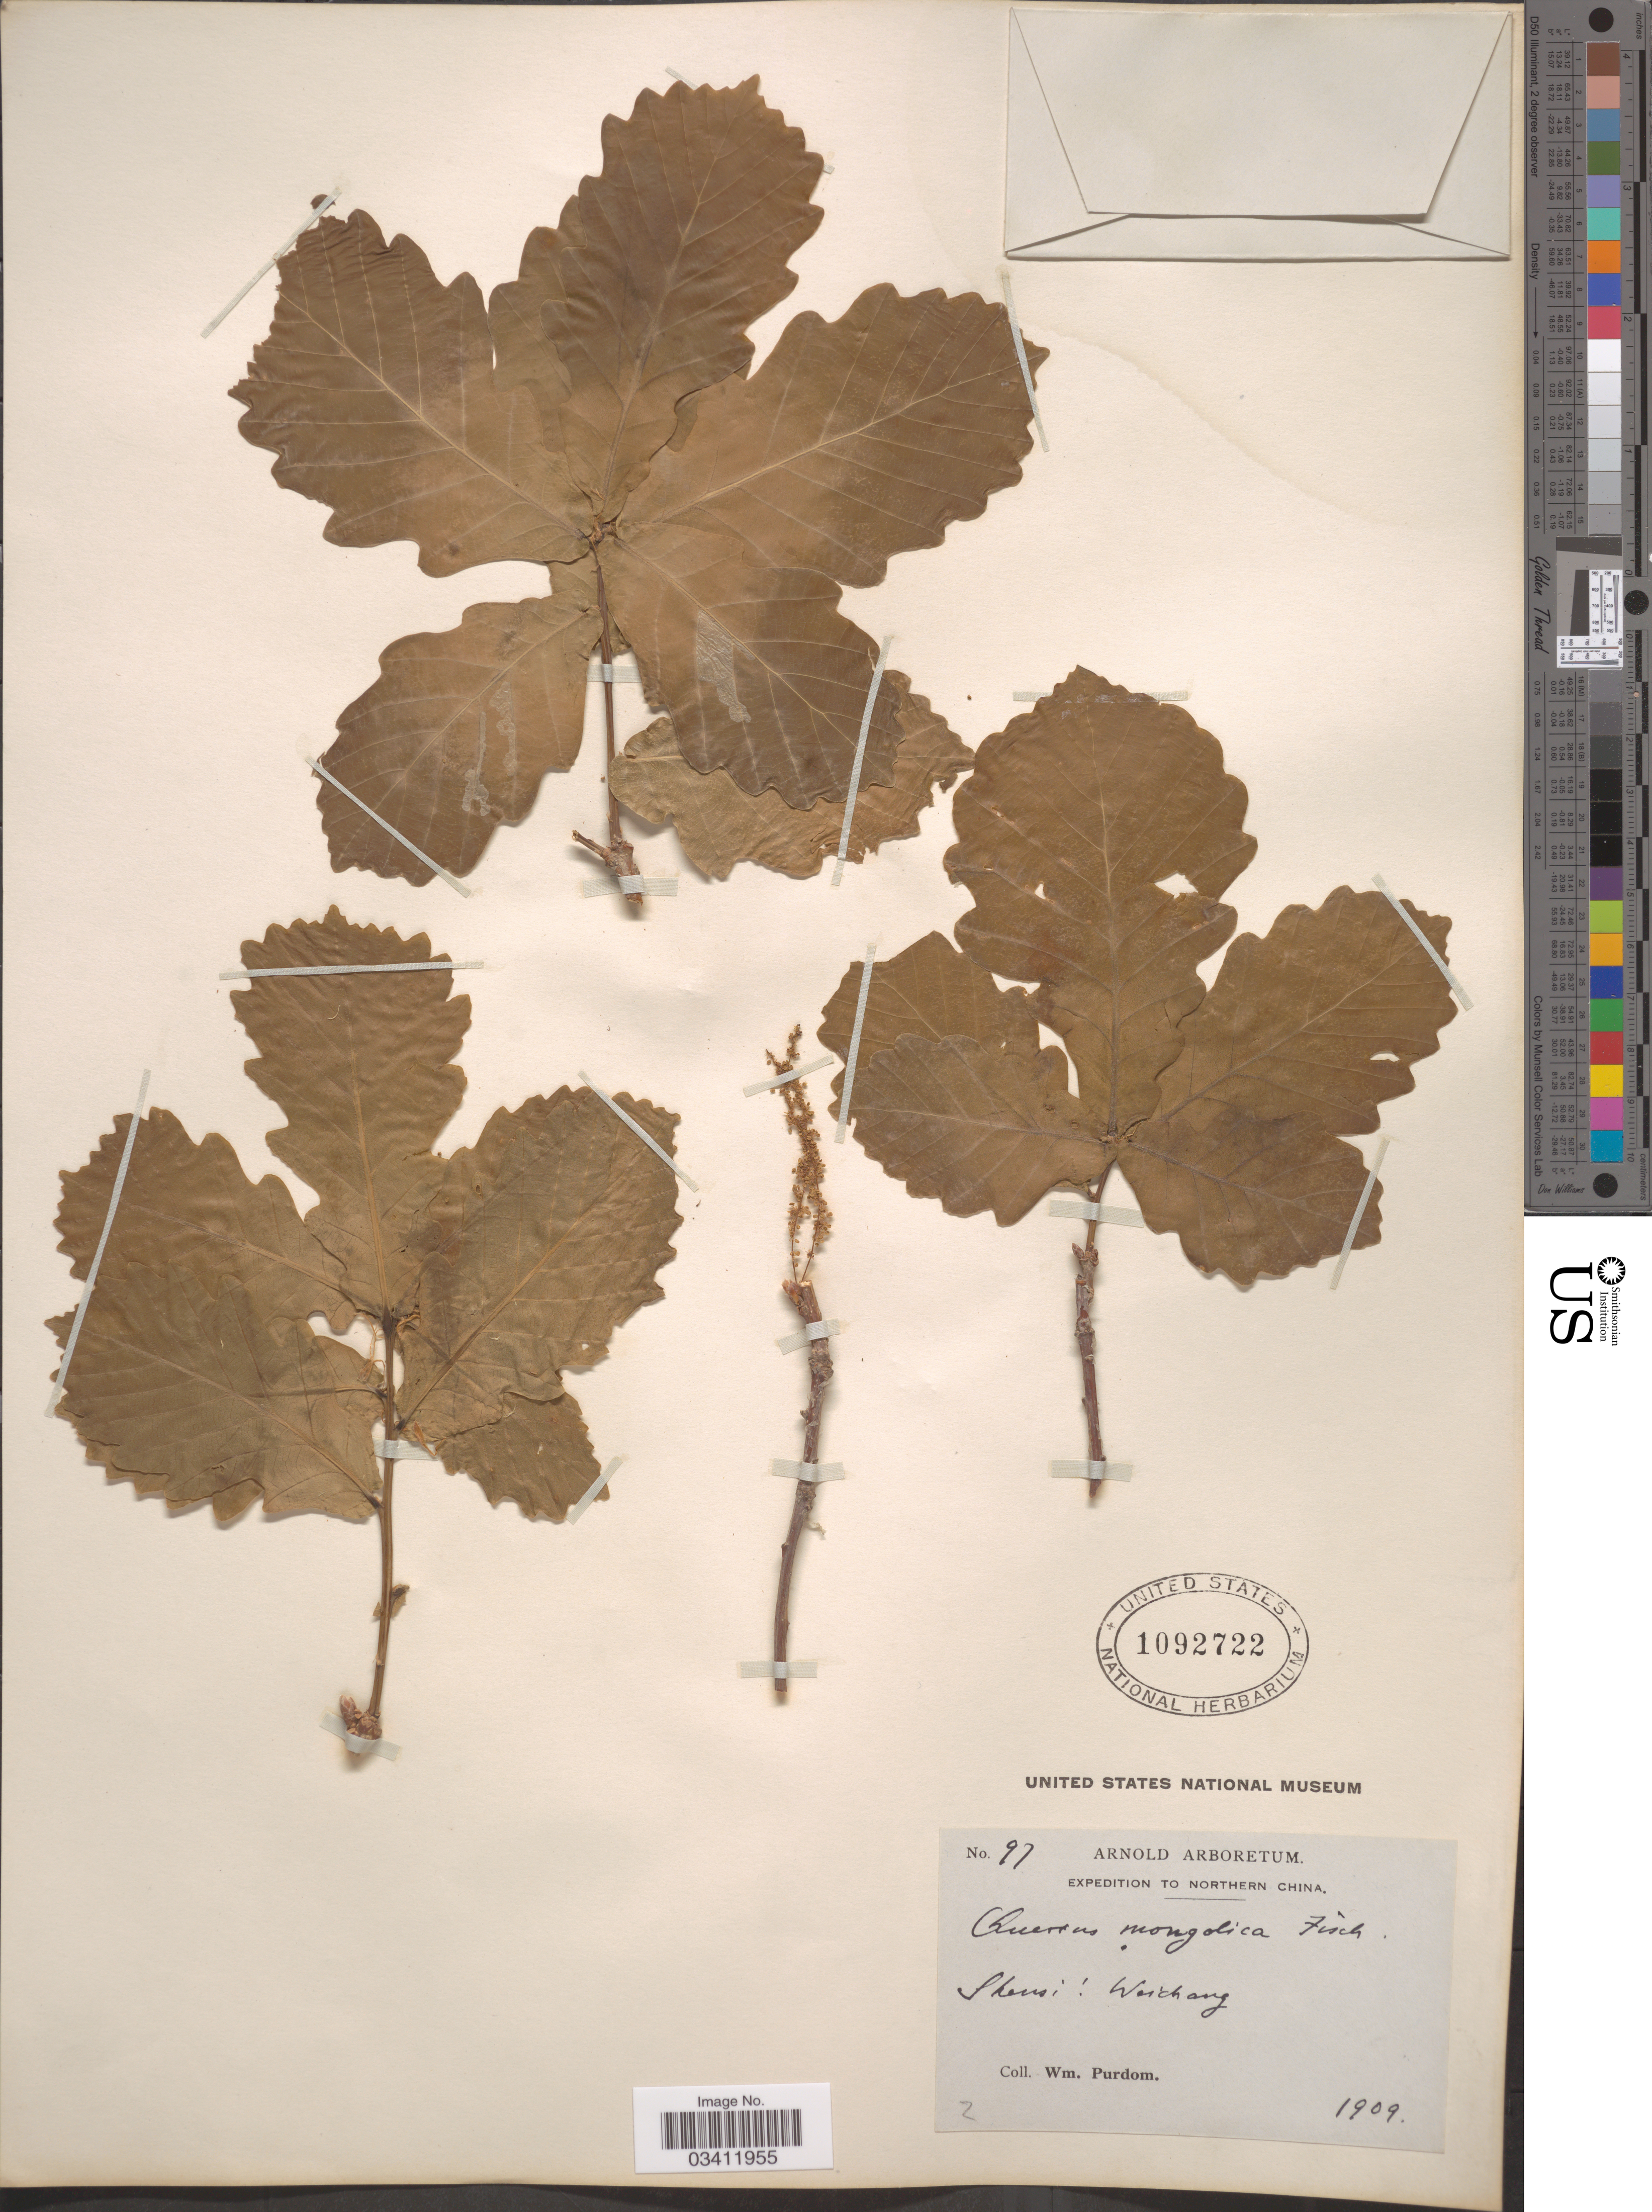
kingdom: Plantae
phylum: Tracheophyta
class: Magnoliopsida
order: Fagales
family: Fagaceae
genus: Quercus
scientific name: Quercus mongolica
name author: Fisch. ex Ledeb.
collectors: W. Purdom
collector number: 97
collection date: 1909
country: China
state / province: Shaanxi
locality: Northern China. Shensi: Weichang.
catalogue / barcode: US 1092722